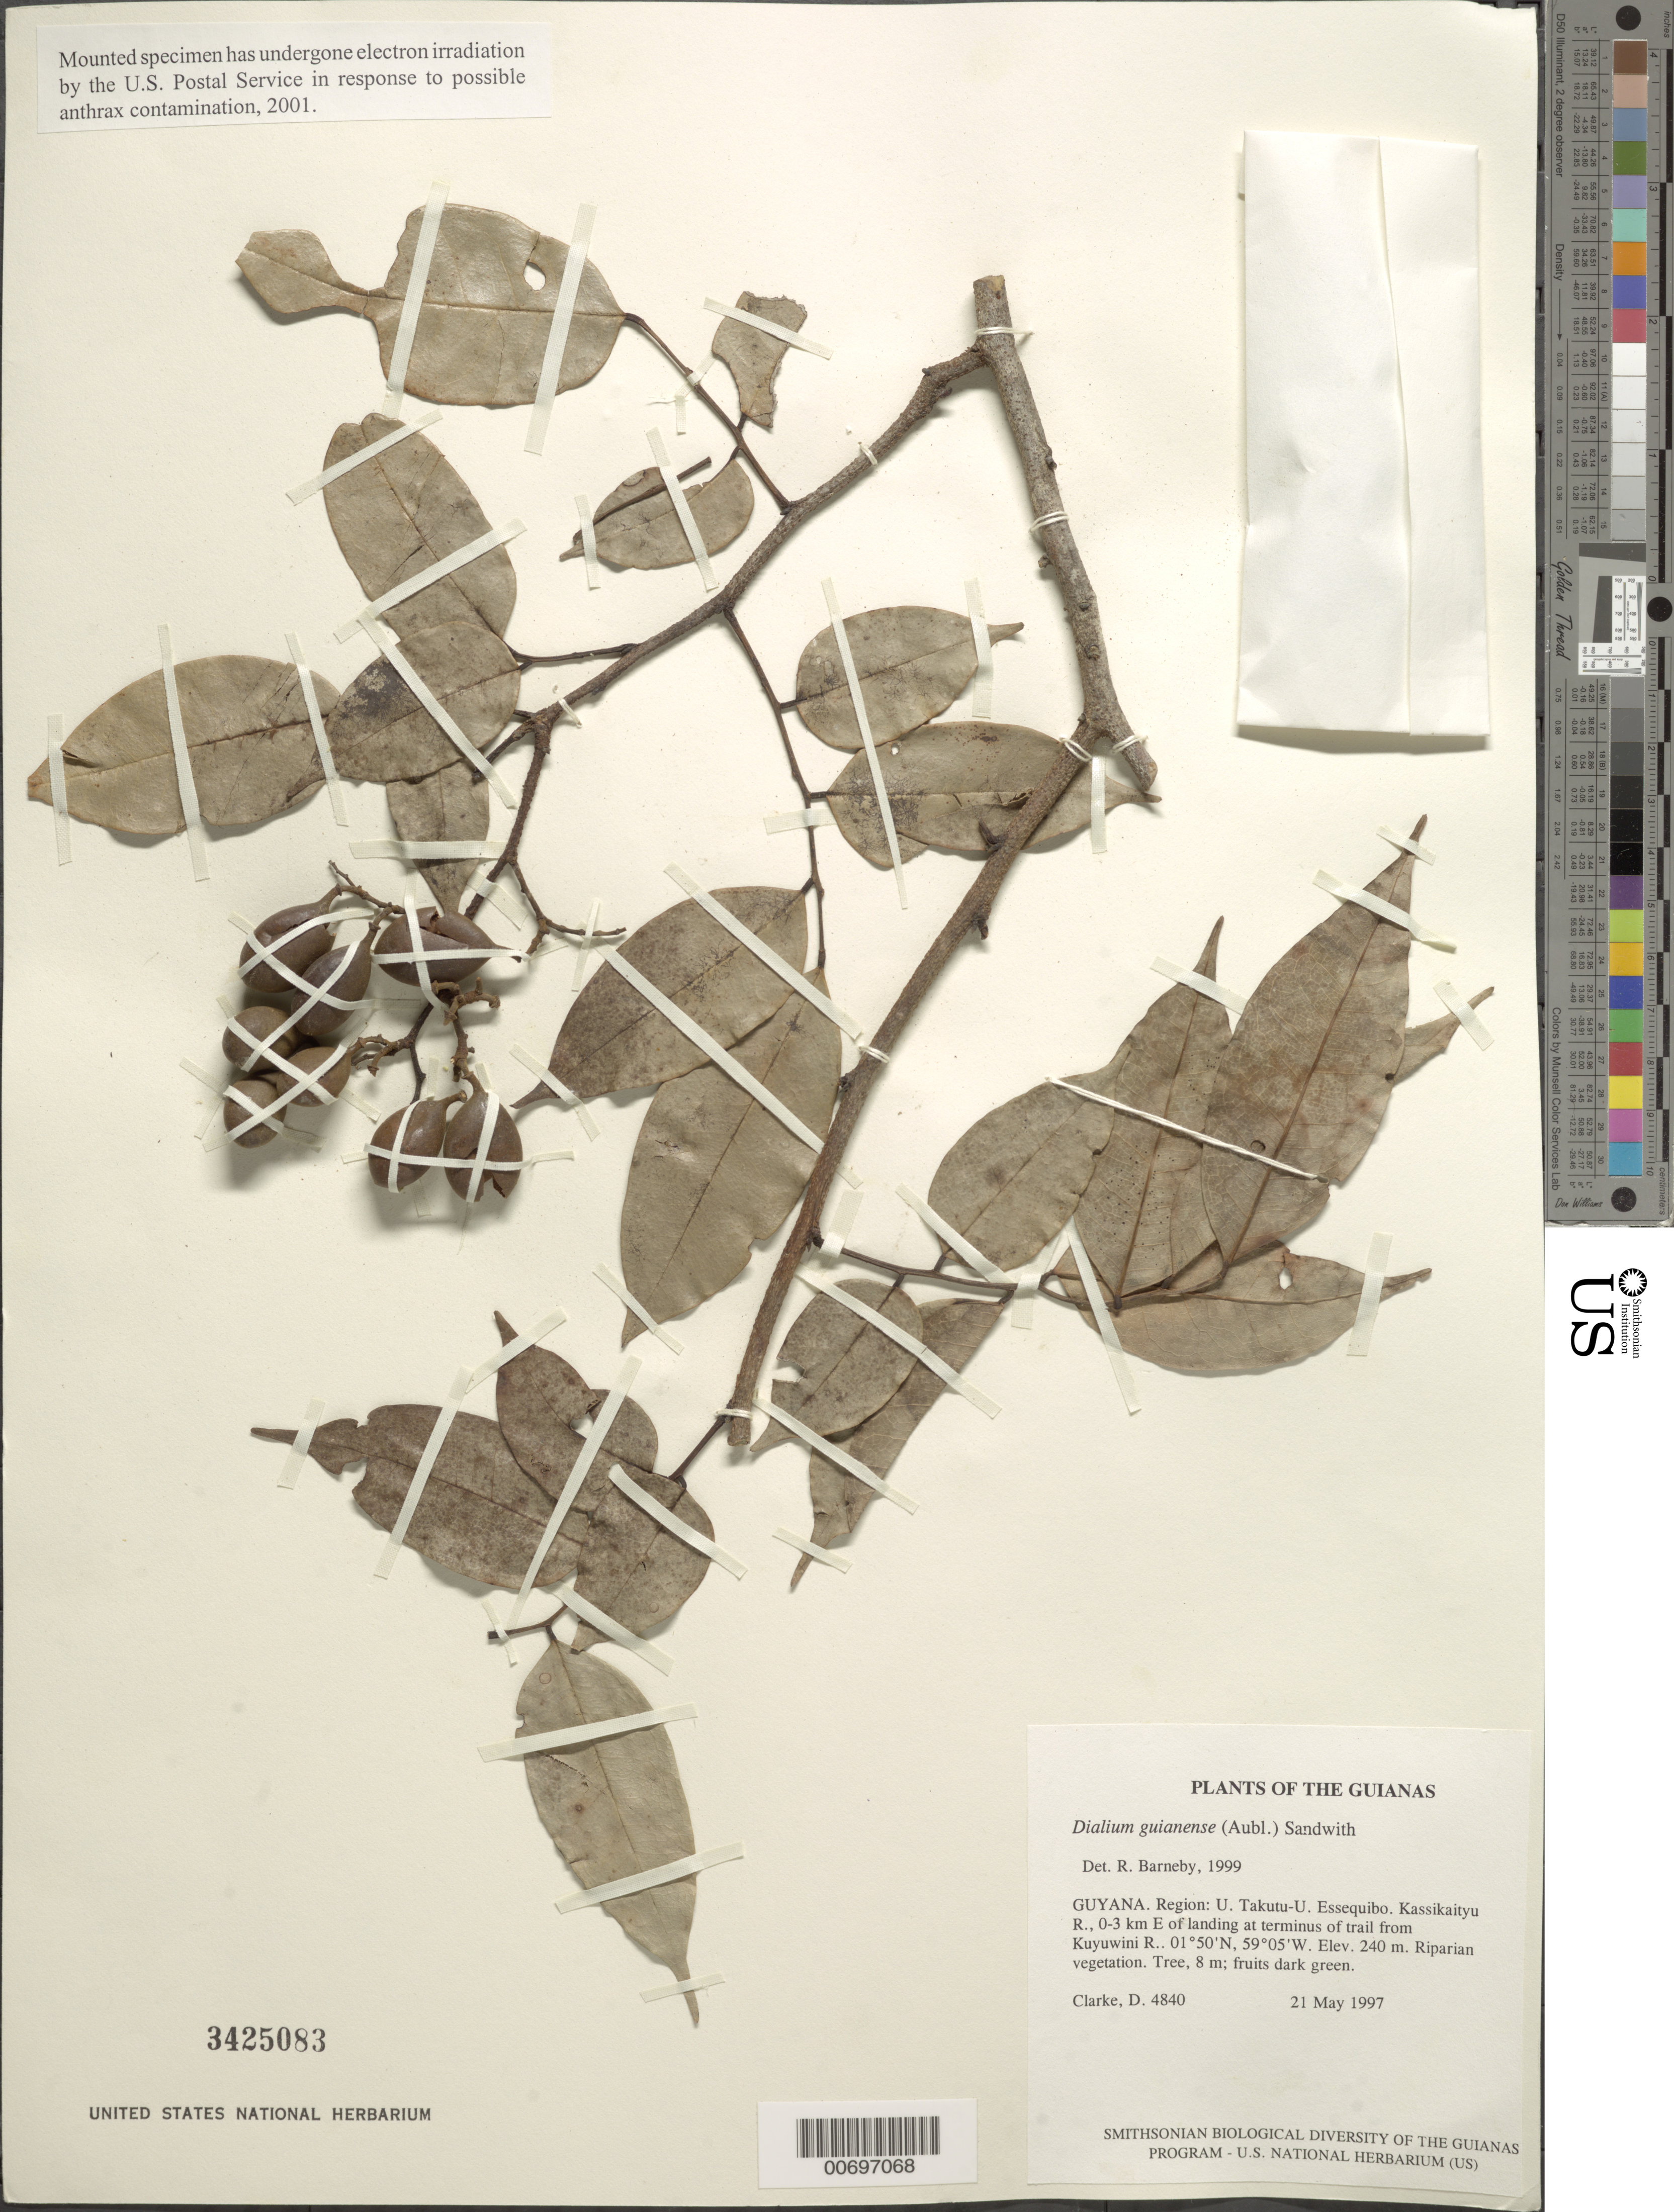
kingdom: Plantae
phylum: Tracheophyta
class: Magnoliopsida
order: Fabales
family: Fabaceae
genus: Dialium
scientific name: Dialium guianense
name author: (Aubl.) Sandwith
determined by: Barneby, Rupert C., (NY)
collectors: H. D. Clarke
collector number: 4840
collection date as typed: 21 May 1997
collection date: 1997-05-21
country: Guyana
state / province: U. Takutu-U. Essequibo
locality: Kassikaityu R., 0-3 km E of landing at terminus of trail from Kuyuwini R.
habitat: Riparian vegetation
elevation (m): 240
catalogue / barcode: US 3425083